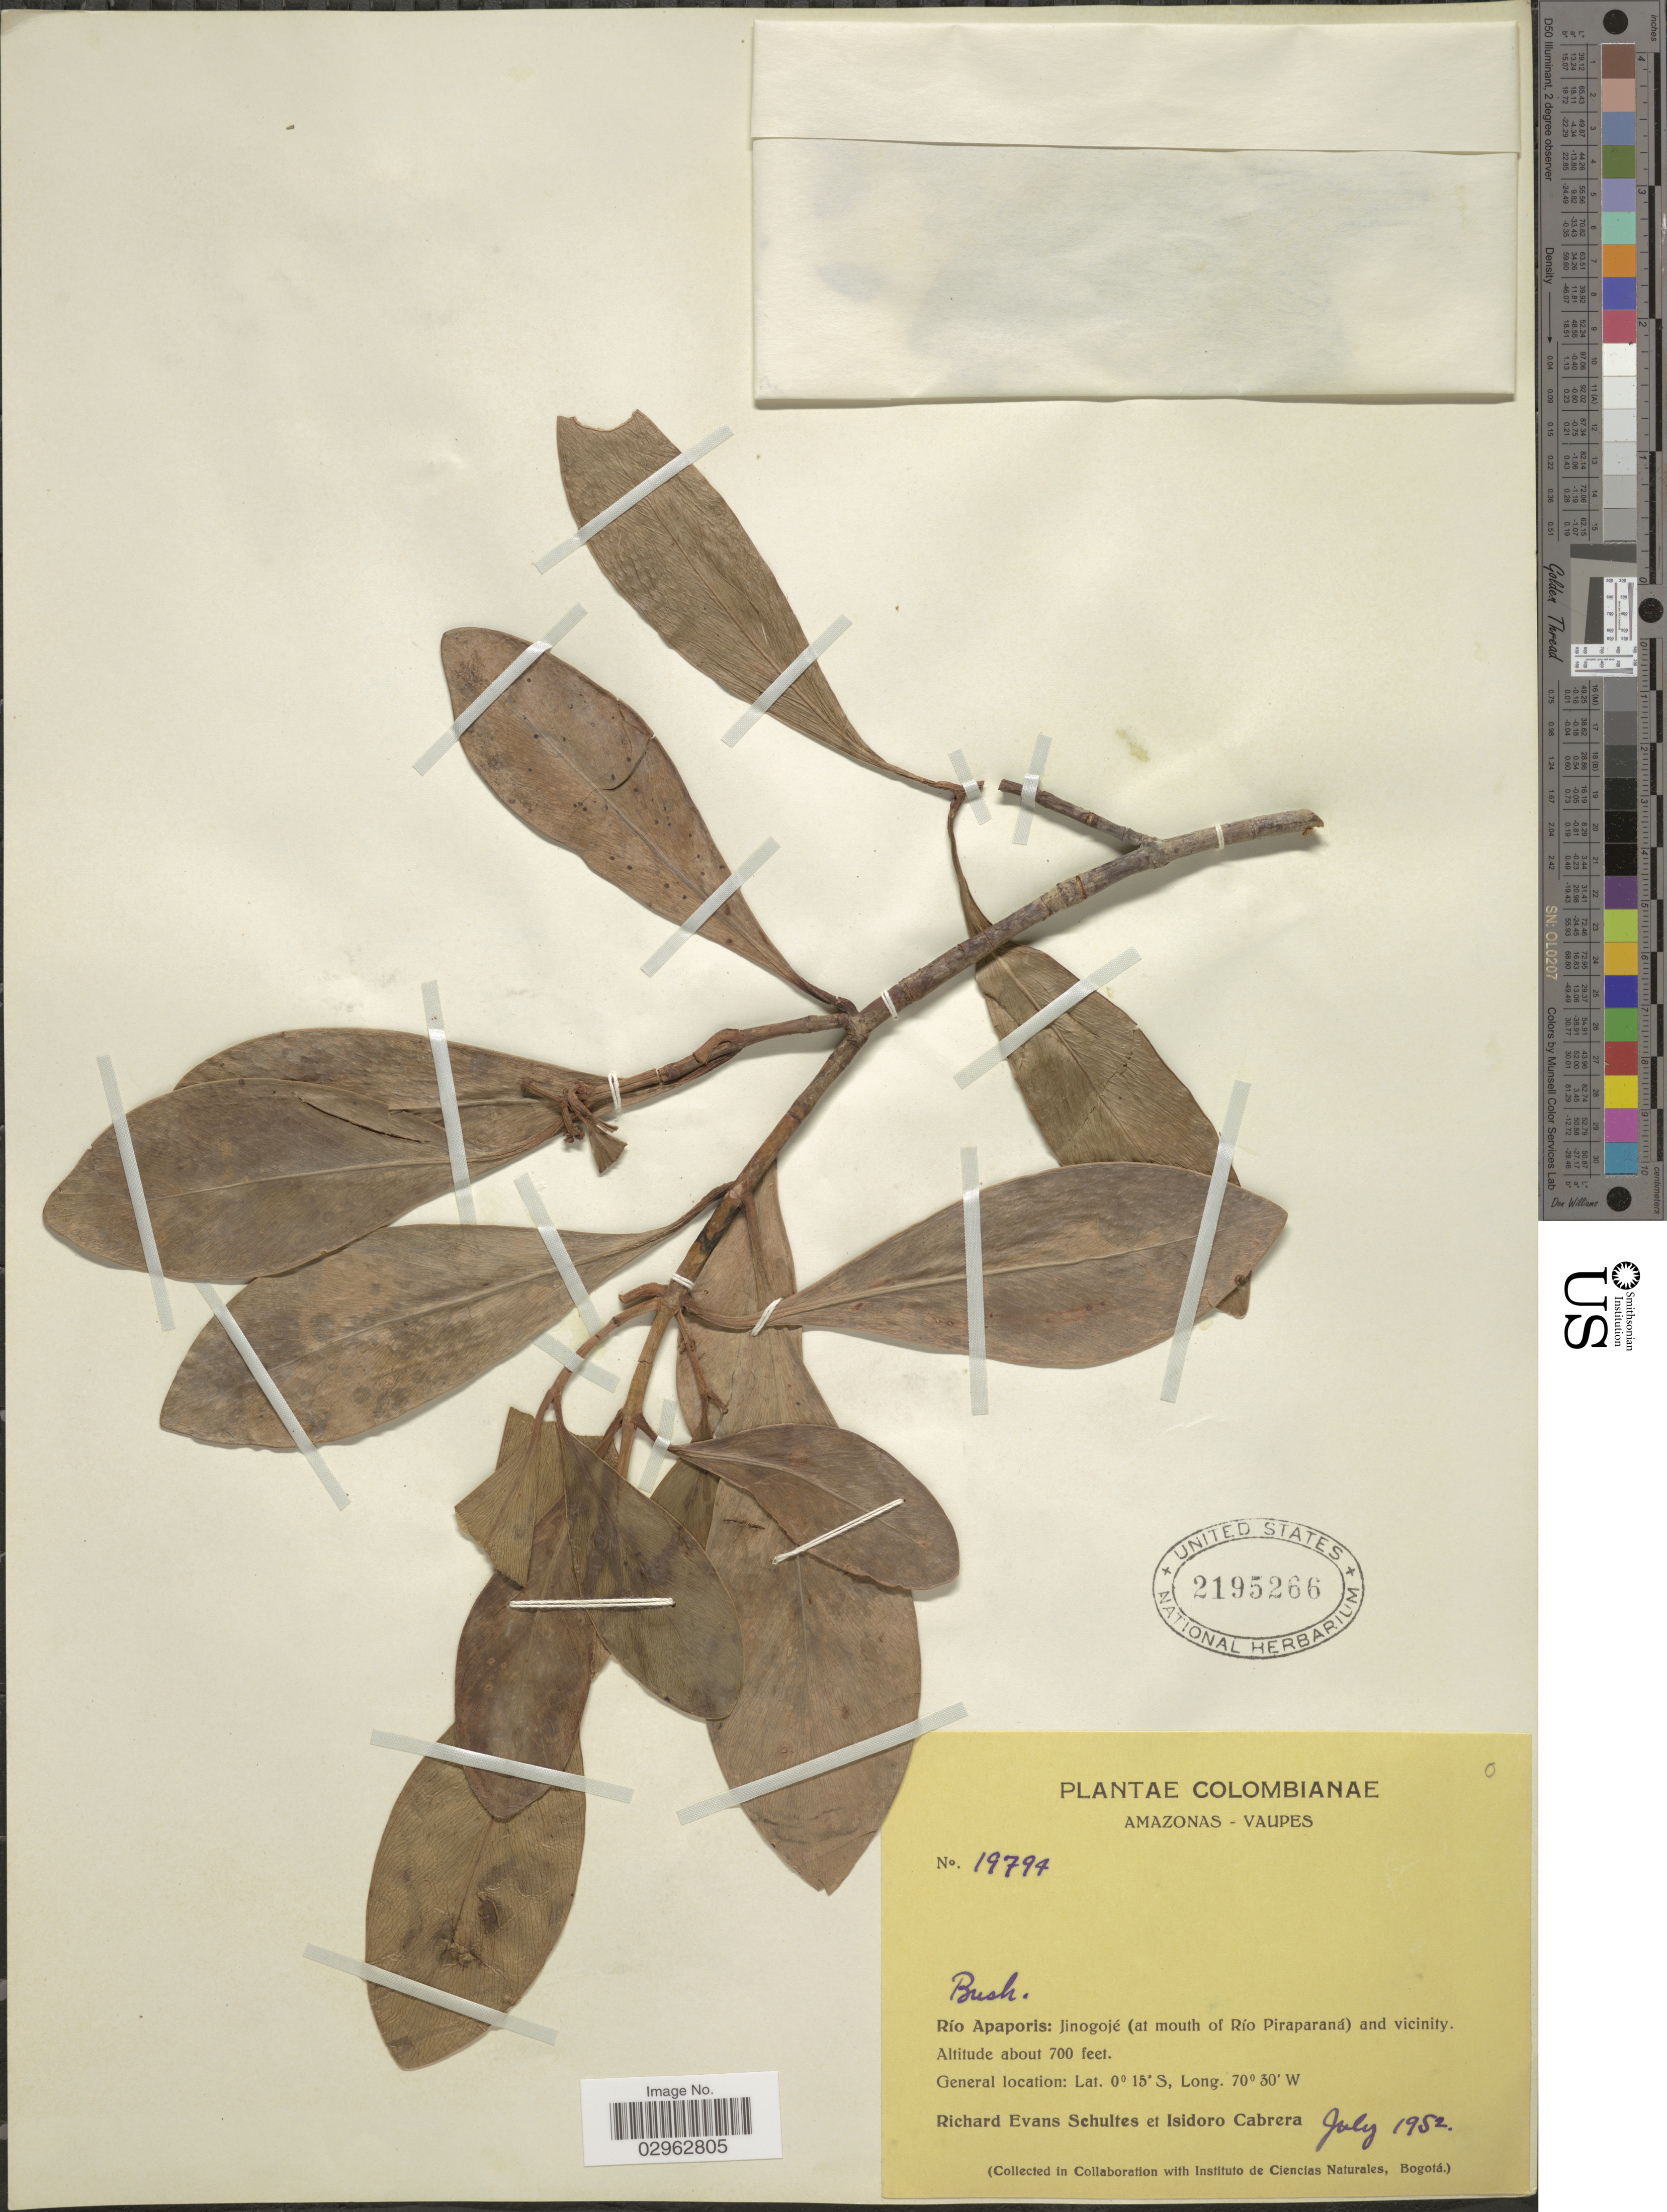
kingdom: Plantae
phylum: Tracheophyta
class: Magnoliopsida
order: Malpighiales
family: Clusiaceae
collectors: R. E. Schultes & I. Cabrera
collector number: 19794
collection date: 1952-07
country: Colombia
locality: Amazonas - Vaupes. Río Apaporis: Jinogojé (at mouth of Río Piraparaná) and vicinity.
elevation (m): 213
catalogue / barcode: US 2195266